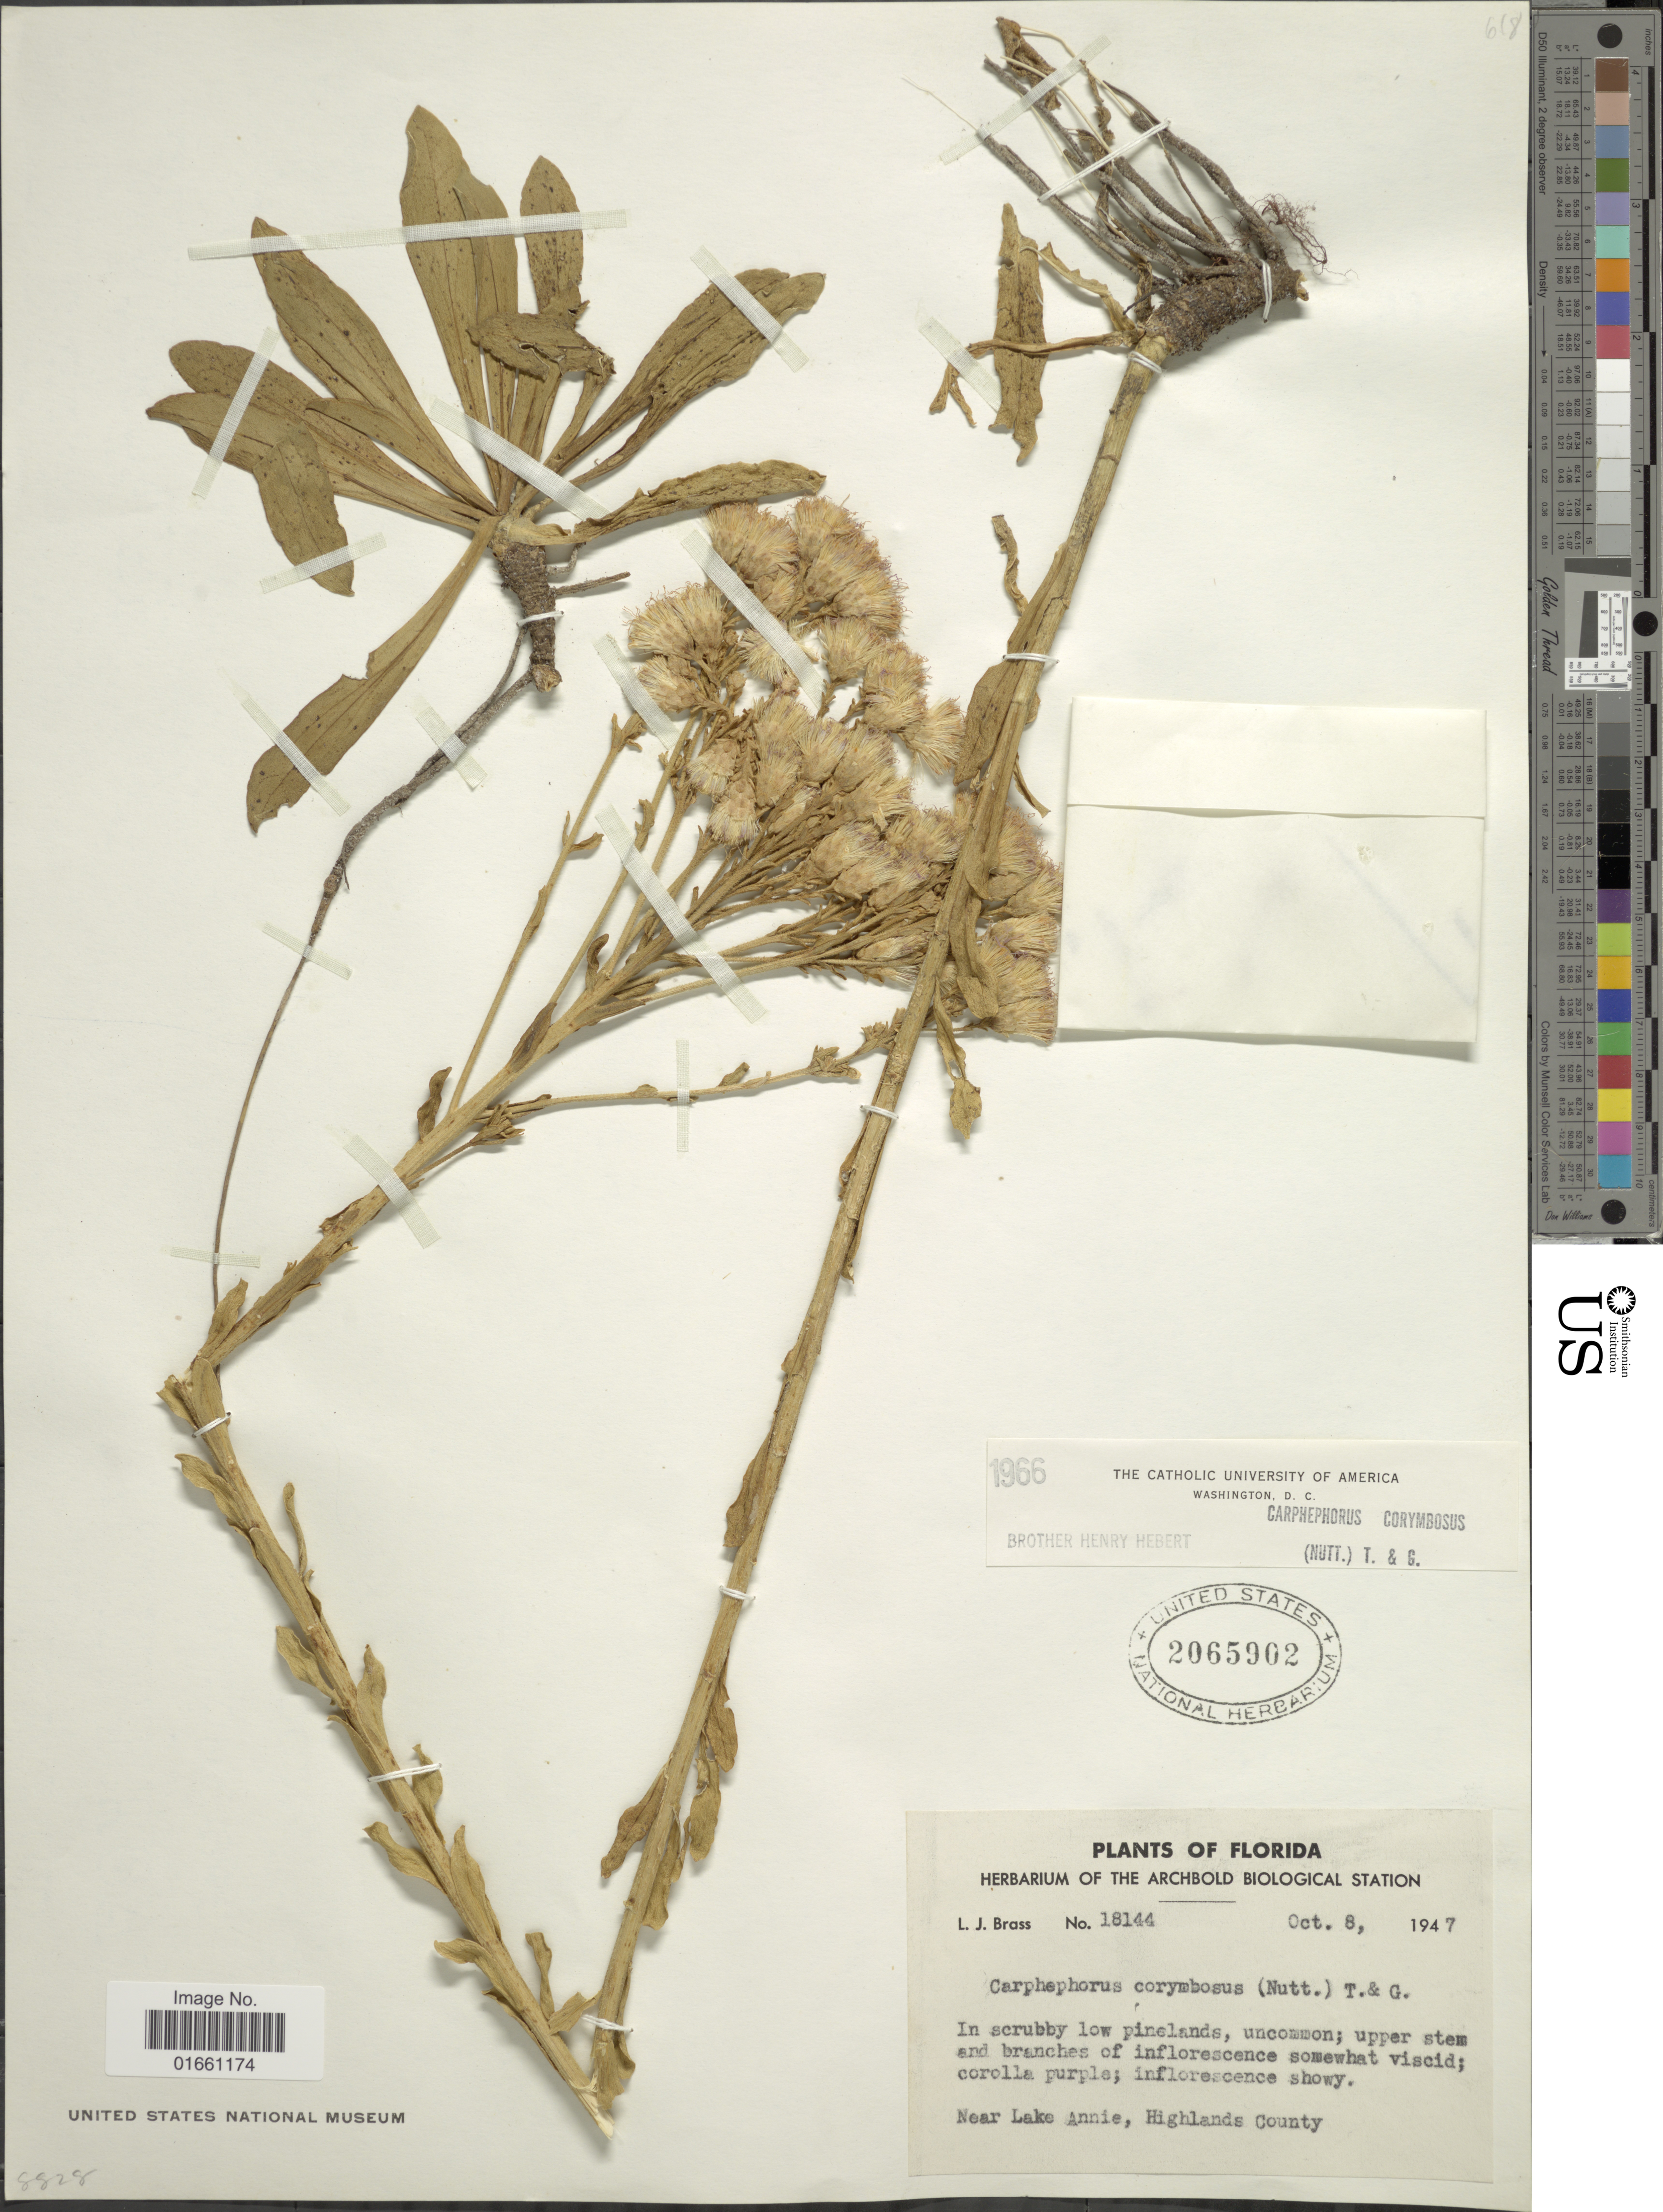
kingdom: Plantae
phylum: Tracheophyta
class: Magnoliopsida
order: Asterales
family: Asteraceae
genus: Carphephorus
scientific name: Carphephorus corymbosus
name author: (Nutt.) Torr. & A. Gray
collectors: L. J. Brass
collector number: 18144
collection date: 1947-10-08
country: United States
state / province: Florida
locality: Near Lake Annie, Highlands County.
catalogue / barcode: US 2065902